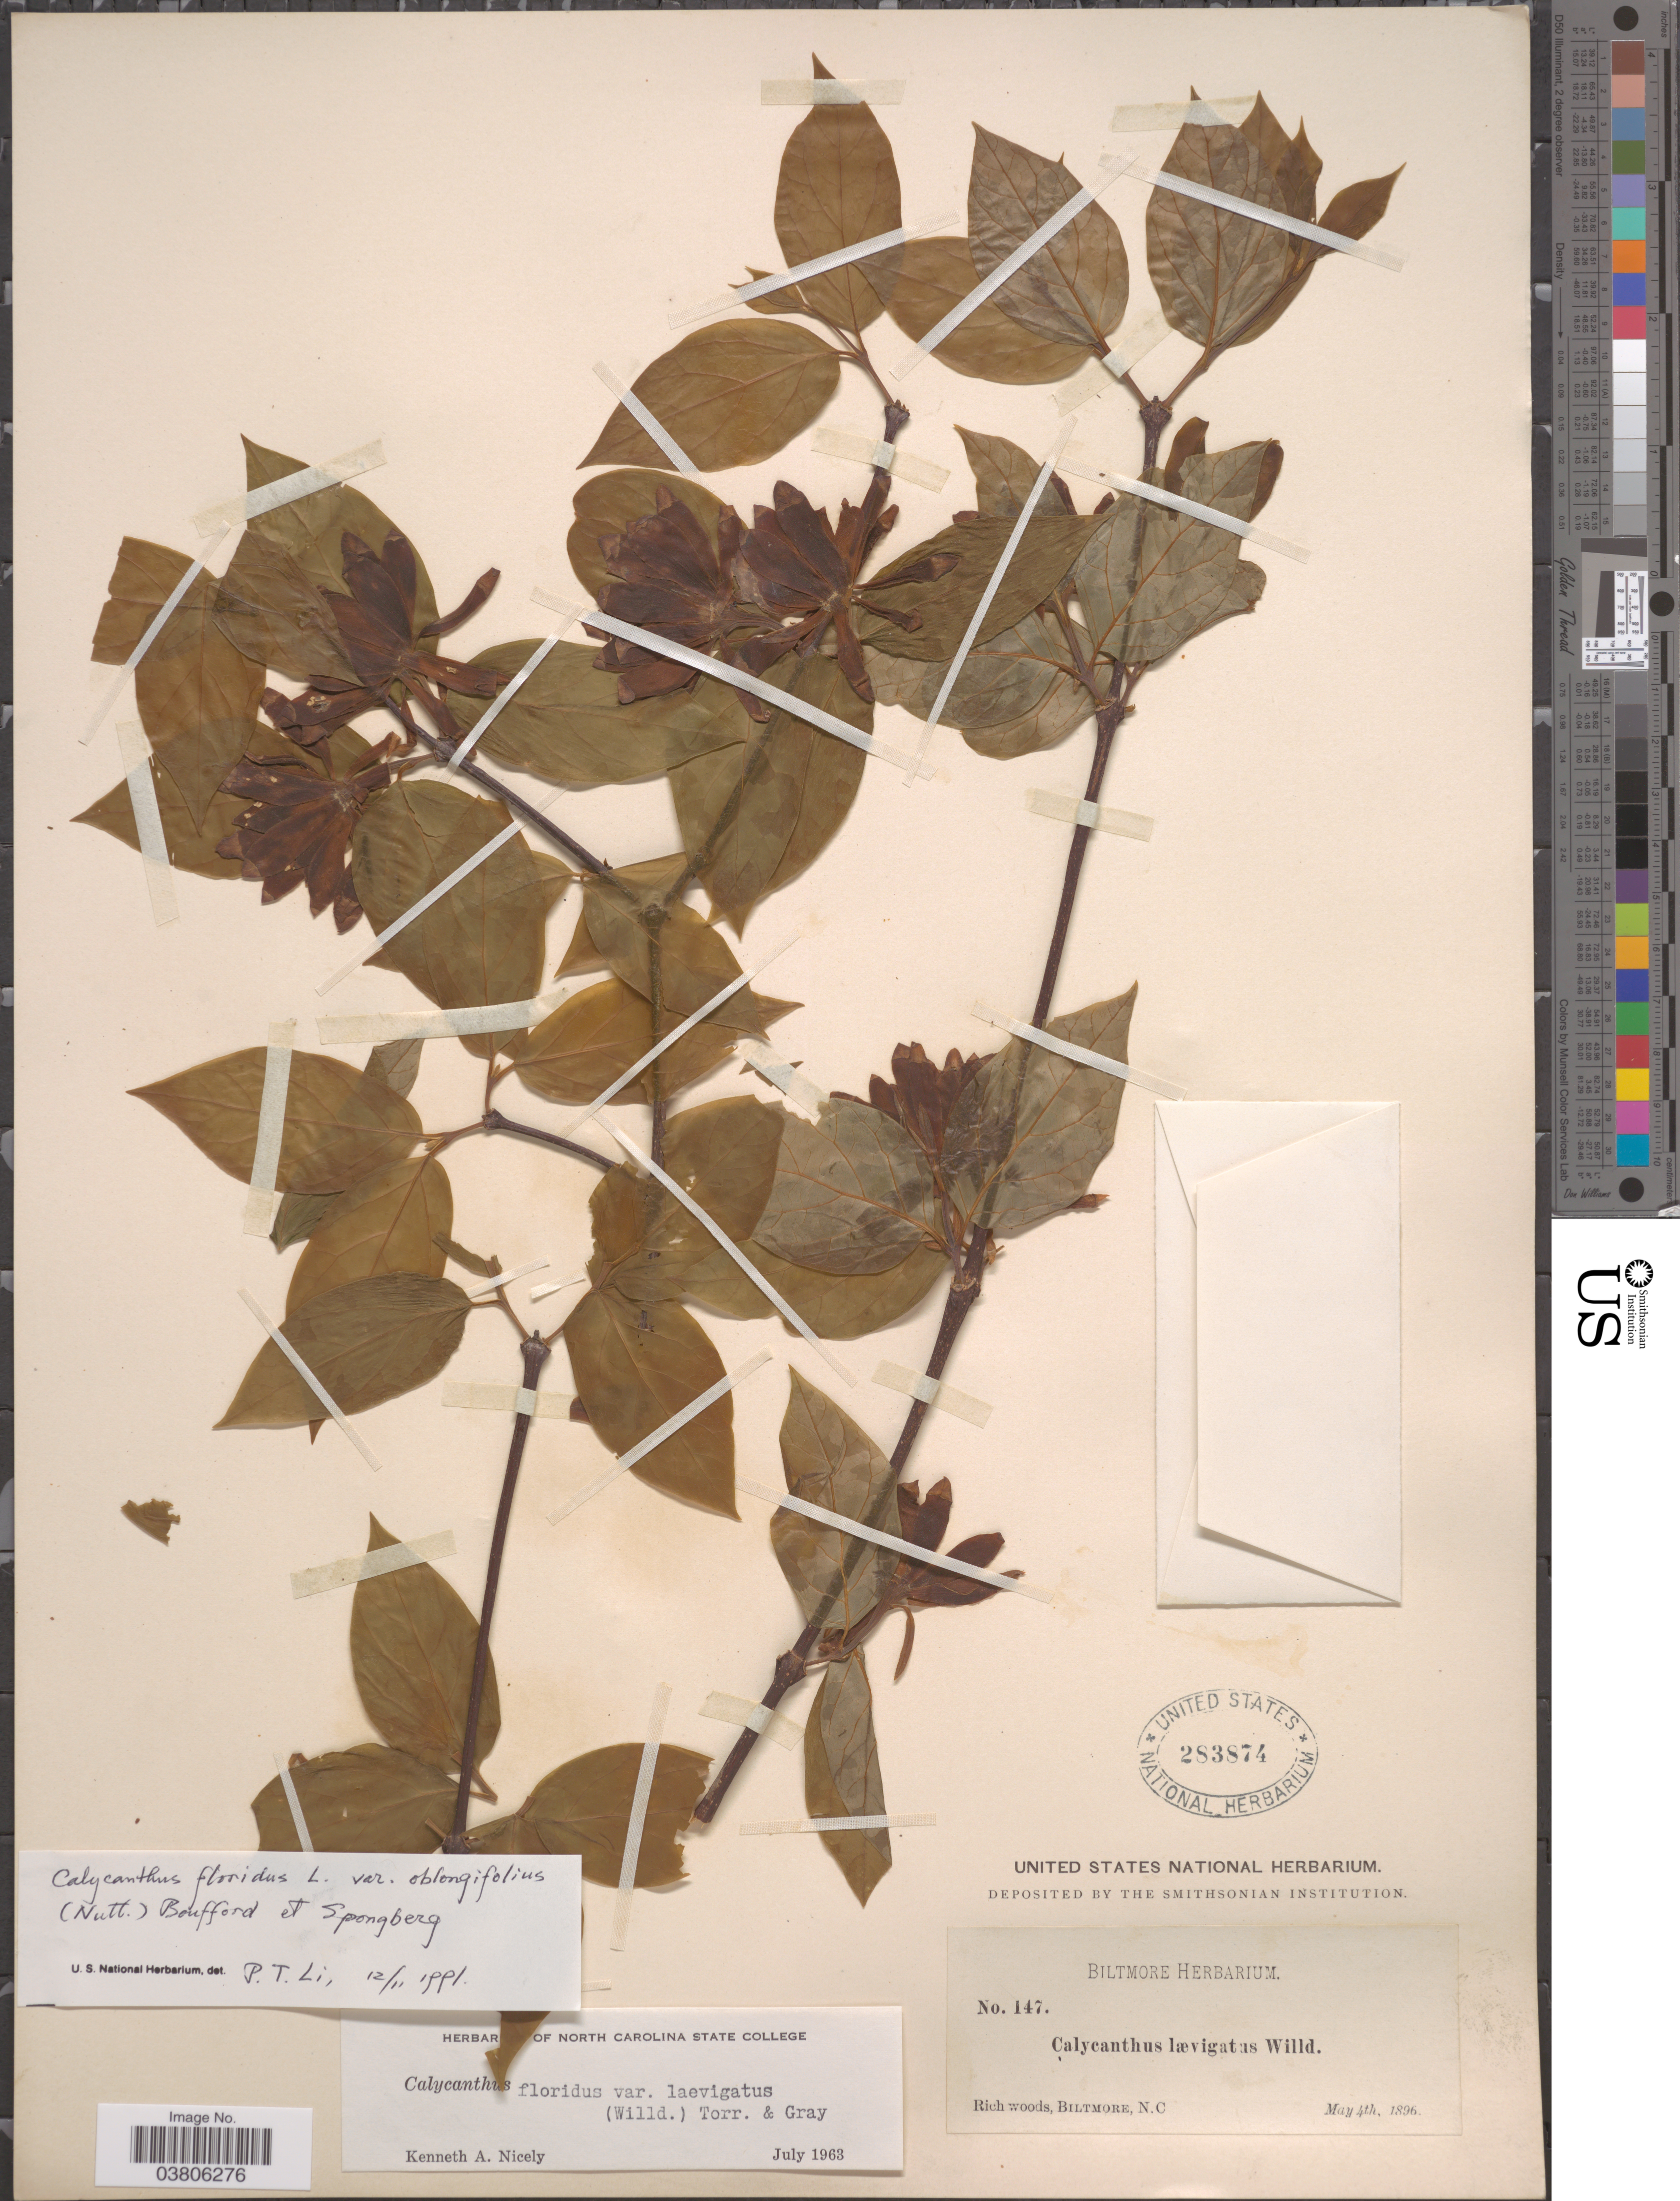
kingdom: Plantae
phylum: Tracheophyta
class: Magnoliopsida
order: Laurales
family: Calycanthaceae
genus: Calycanthus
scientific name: Calycanthus floridus var. laevigatus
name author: (Willd.) Torr. & A. Gray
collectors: ex herb. Biltmore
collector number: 147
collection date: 1896-05-04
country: United States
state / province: North Carolina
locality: Rich woods, Biltmore.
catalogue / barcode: US 283874